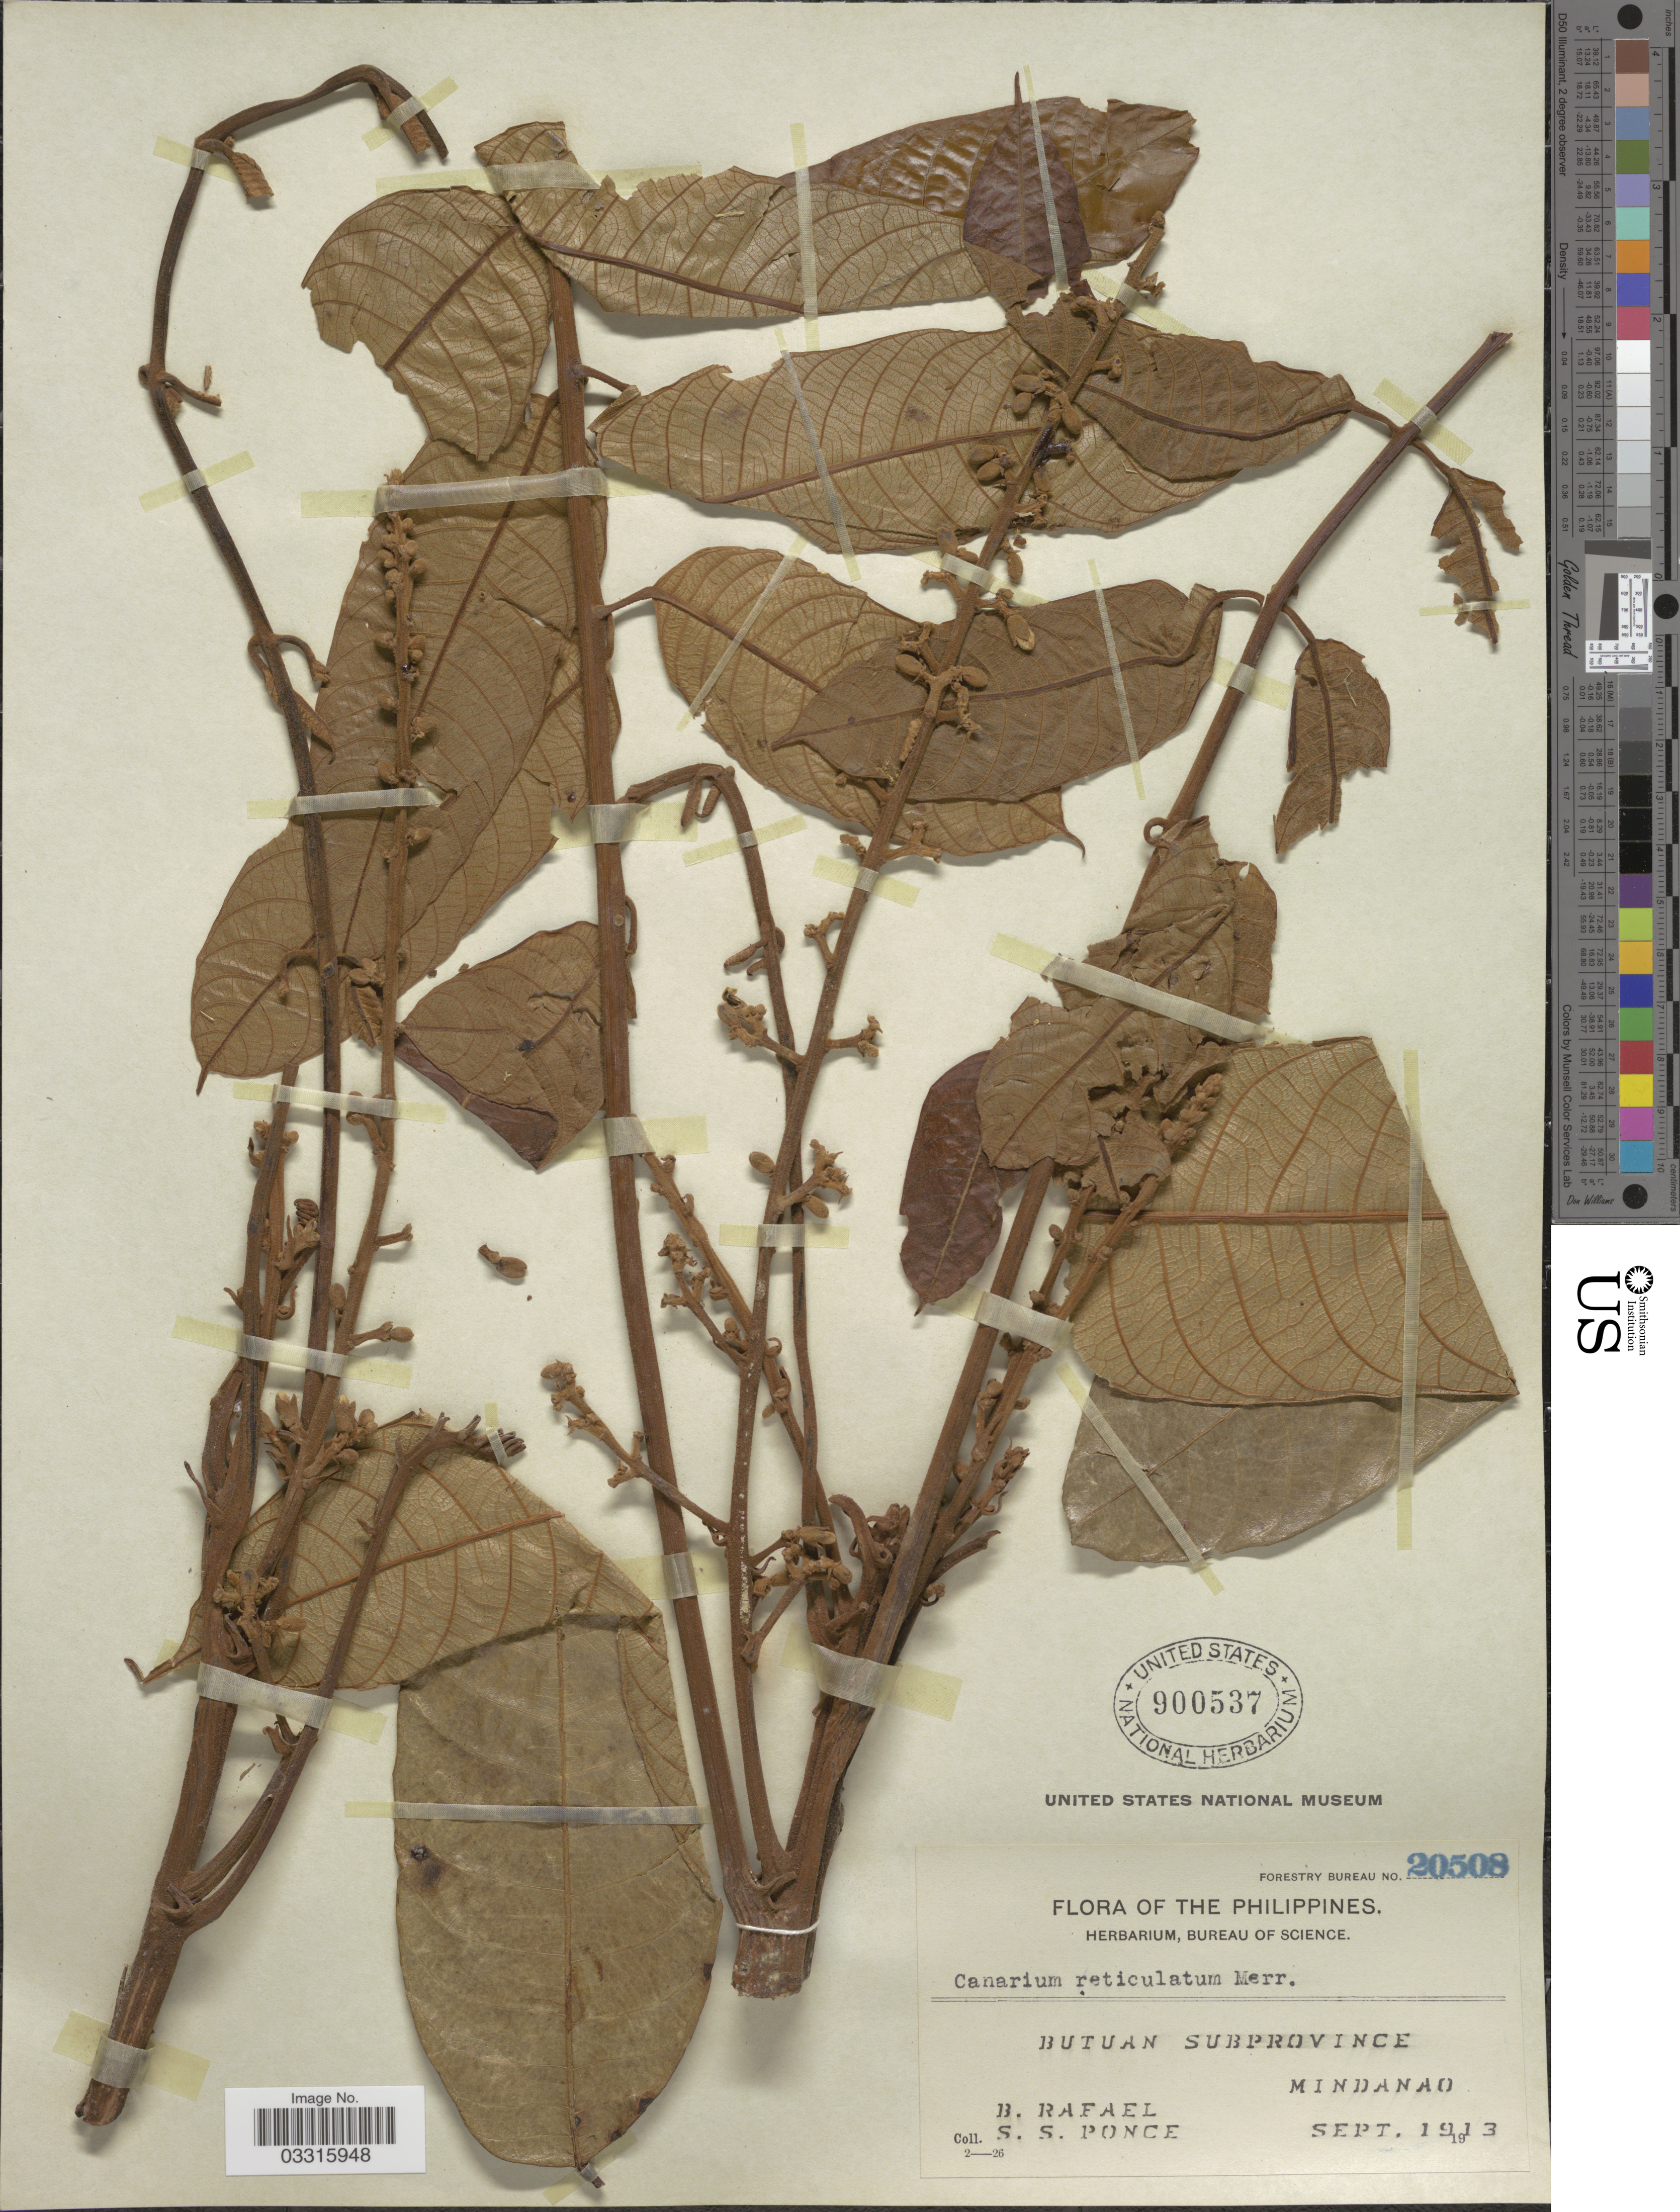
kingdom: Plantae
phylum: Tracheophyta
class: Magnoliopsida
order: Sapindales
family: Burseraceae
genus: Canarium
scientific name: Canarium asperum subsp. asperum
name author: Benth.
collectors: B. Rafael & S. Ponce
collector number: Forestry Bureau 20508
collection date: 1913-09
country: Philippines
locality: Butuan Subprovince, Mindanao.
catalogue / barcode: US 900537